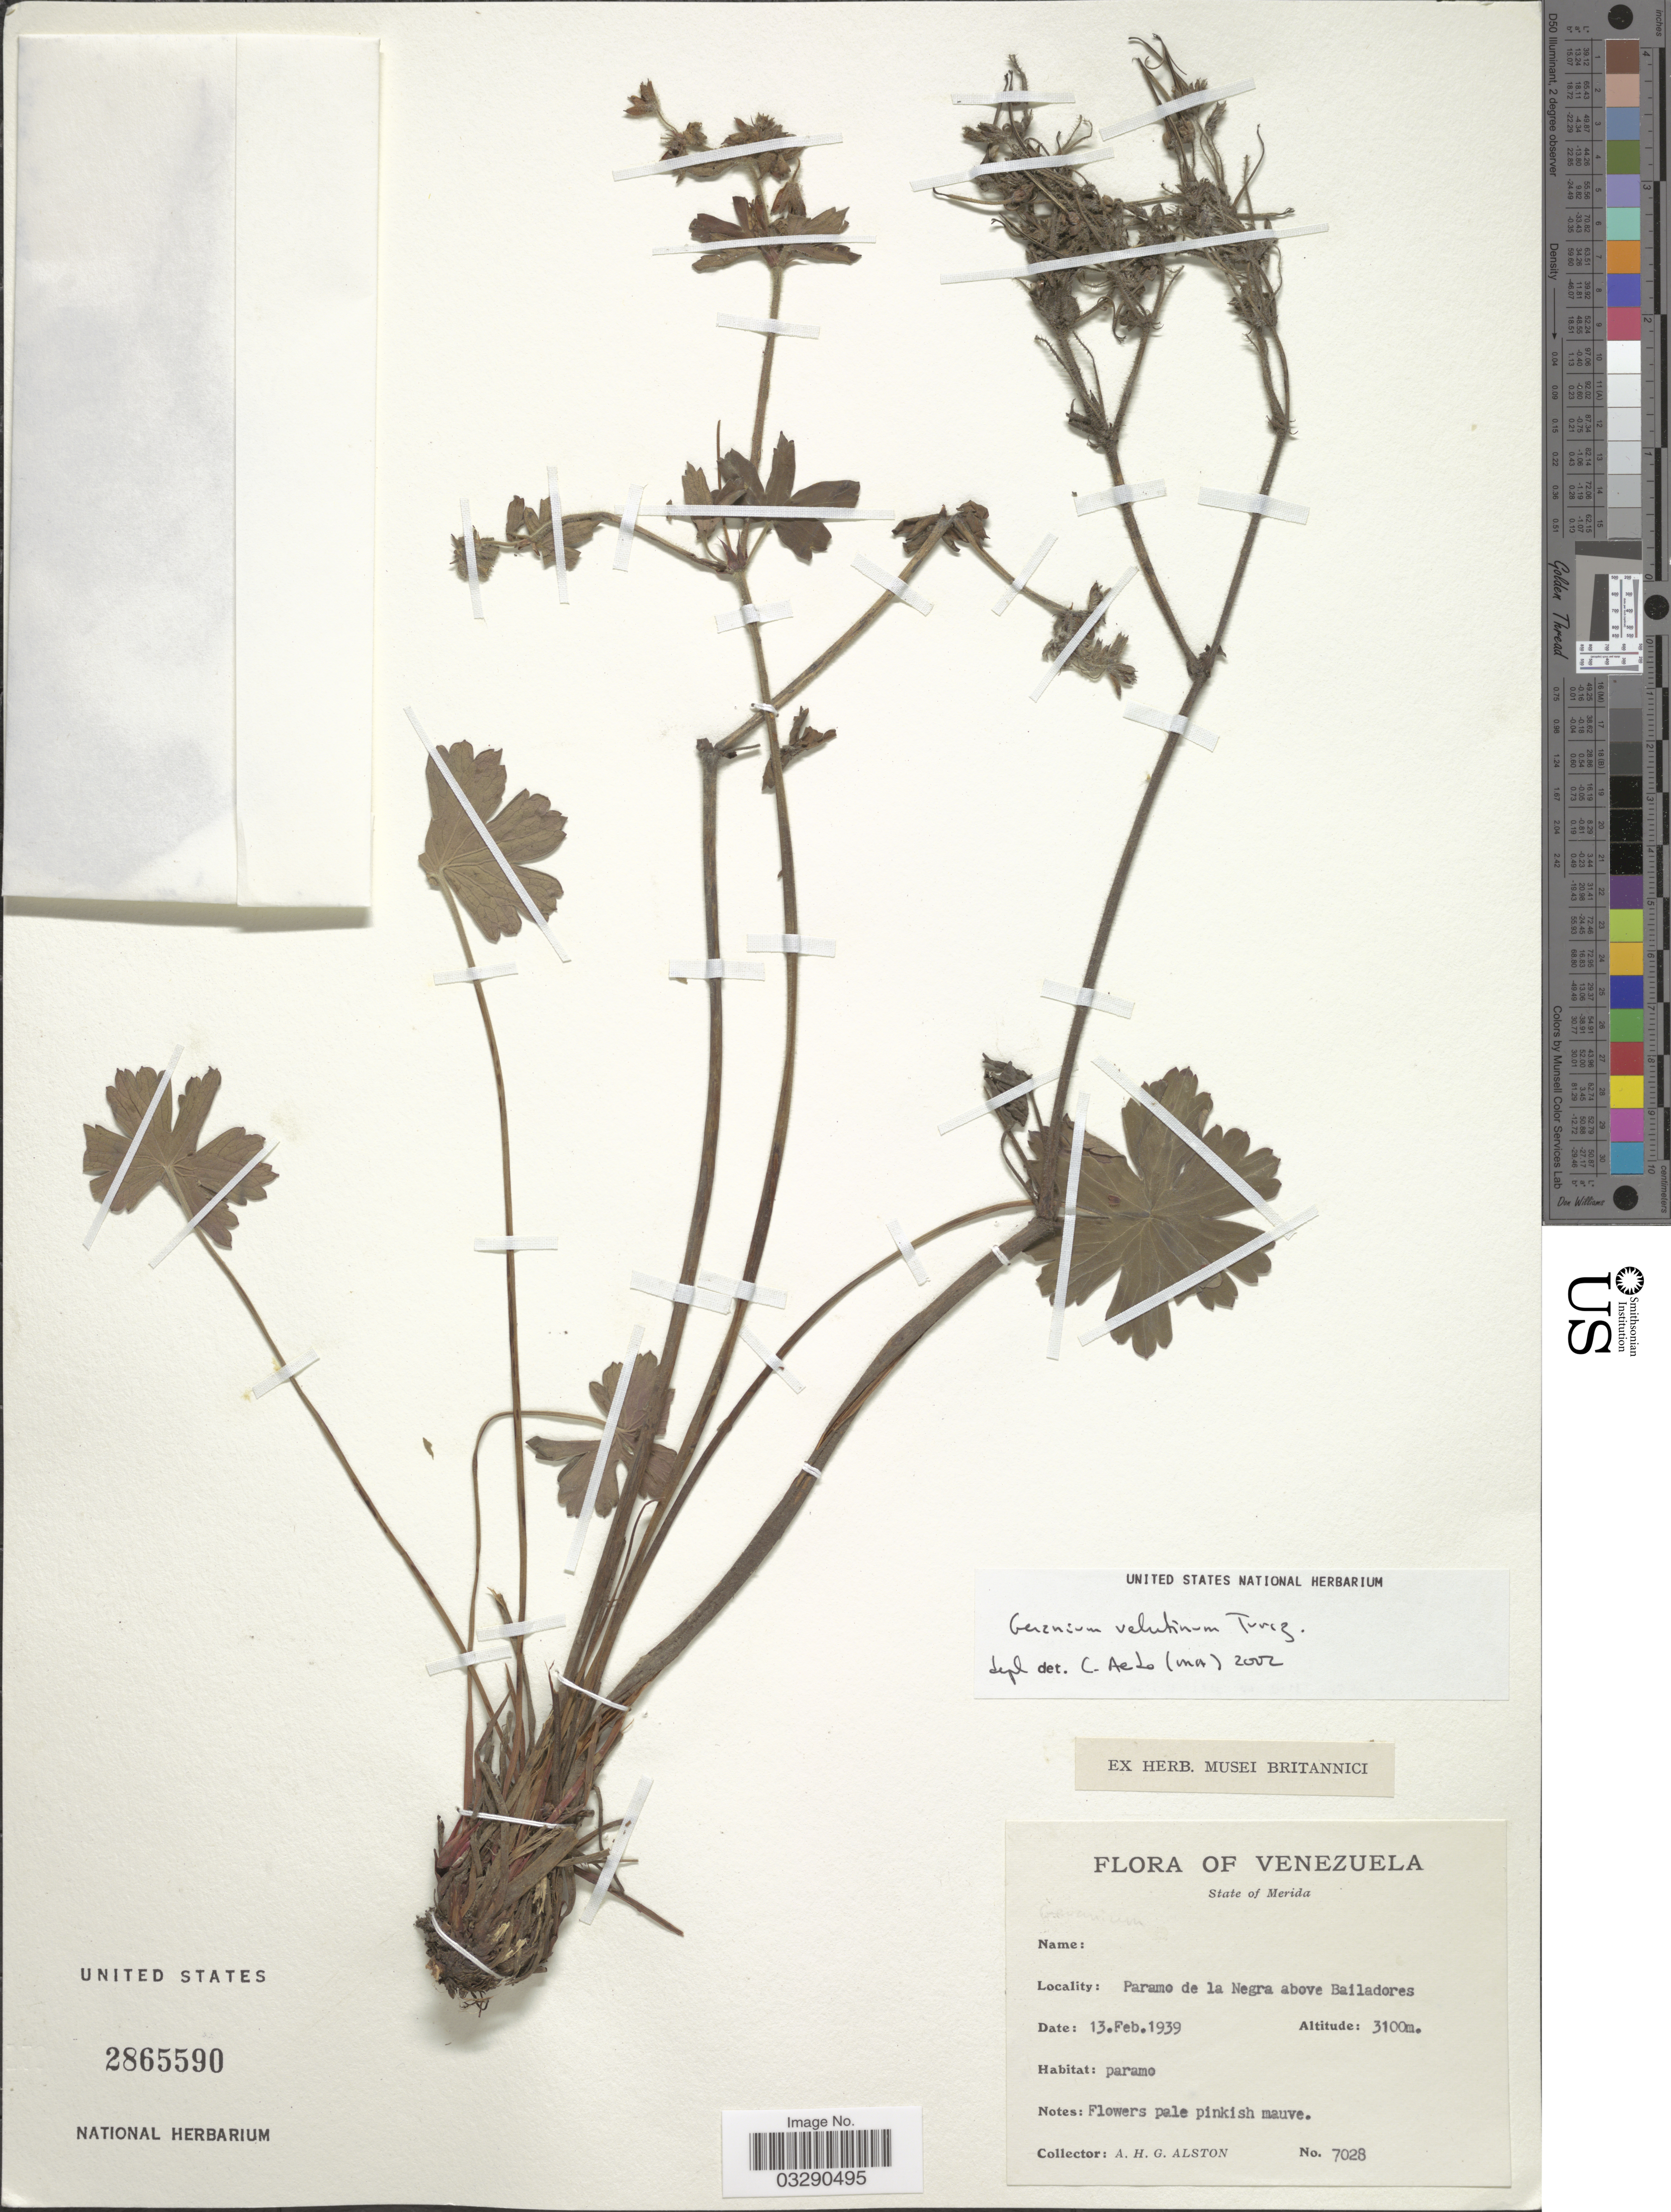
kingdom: Plantae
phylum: Tracheophyta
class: Magnoliopsida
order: Geraniales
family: Geraniaceae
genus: Geranium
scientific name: Geranium velutinum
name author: Turcz.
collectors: A. H. Alston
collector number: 7028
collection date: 1939-02-13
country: Venezuela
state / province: Mérida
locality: Paramo de la Negra above Bailadores.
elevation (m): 3100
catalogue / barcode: US 2865590